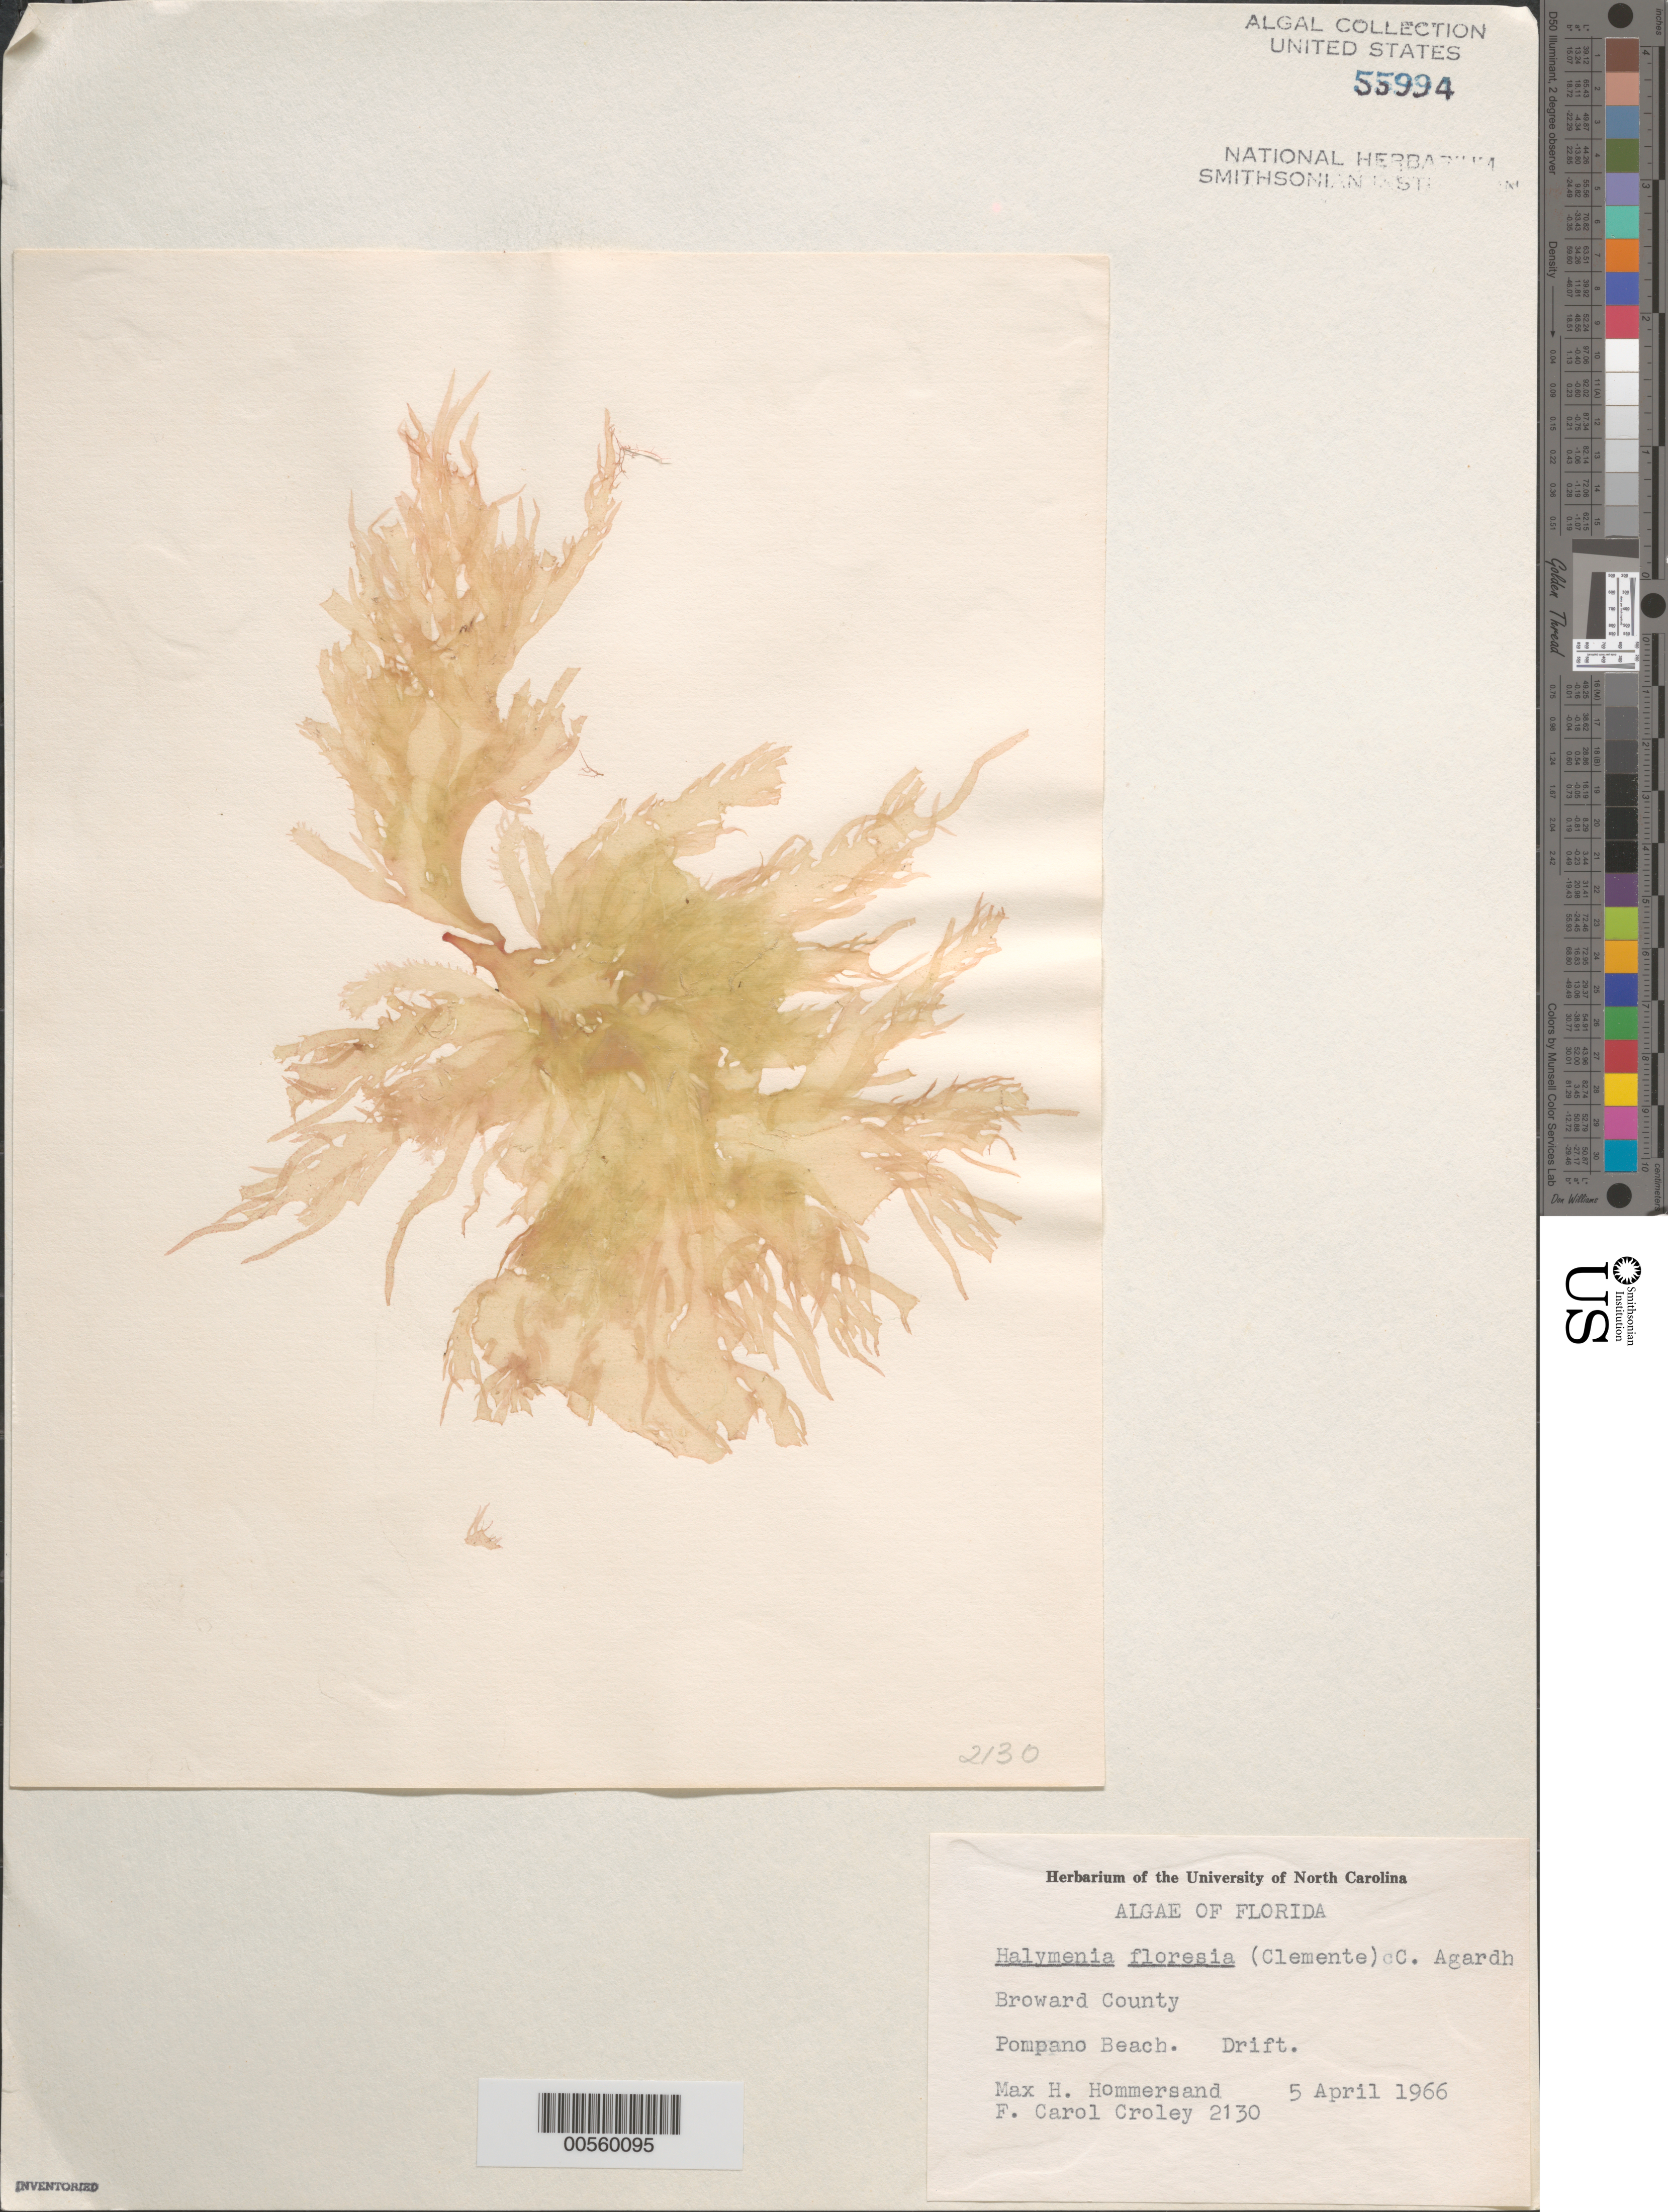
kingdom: Plantae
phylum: Rhodophyta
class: Florideophyceae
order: Halymeniales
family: Halymeniaceae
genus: Halymenia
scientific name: Halymenia floresii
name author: (Clemente) C. Agardh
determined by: Croley, F. C.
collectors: M. H. Hommersand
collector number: FCC 2130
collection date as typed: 05 Apr 1966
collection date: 1966-04-05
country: United States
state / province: Florida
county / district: Broward County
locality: Pompano Beach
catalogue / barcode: US 55994